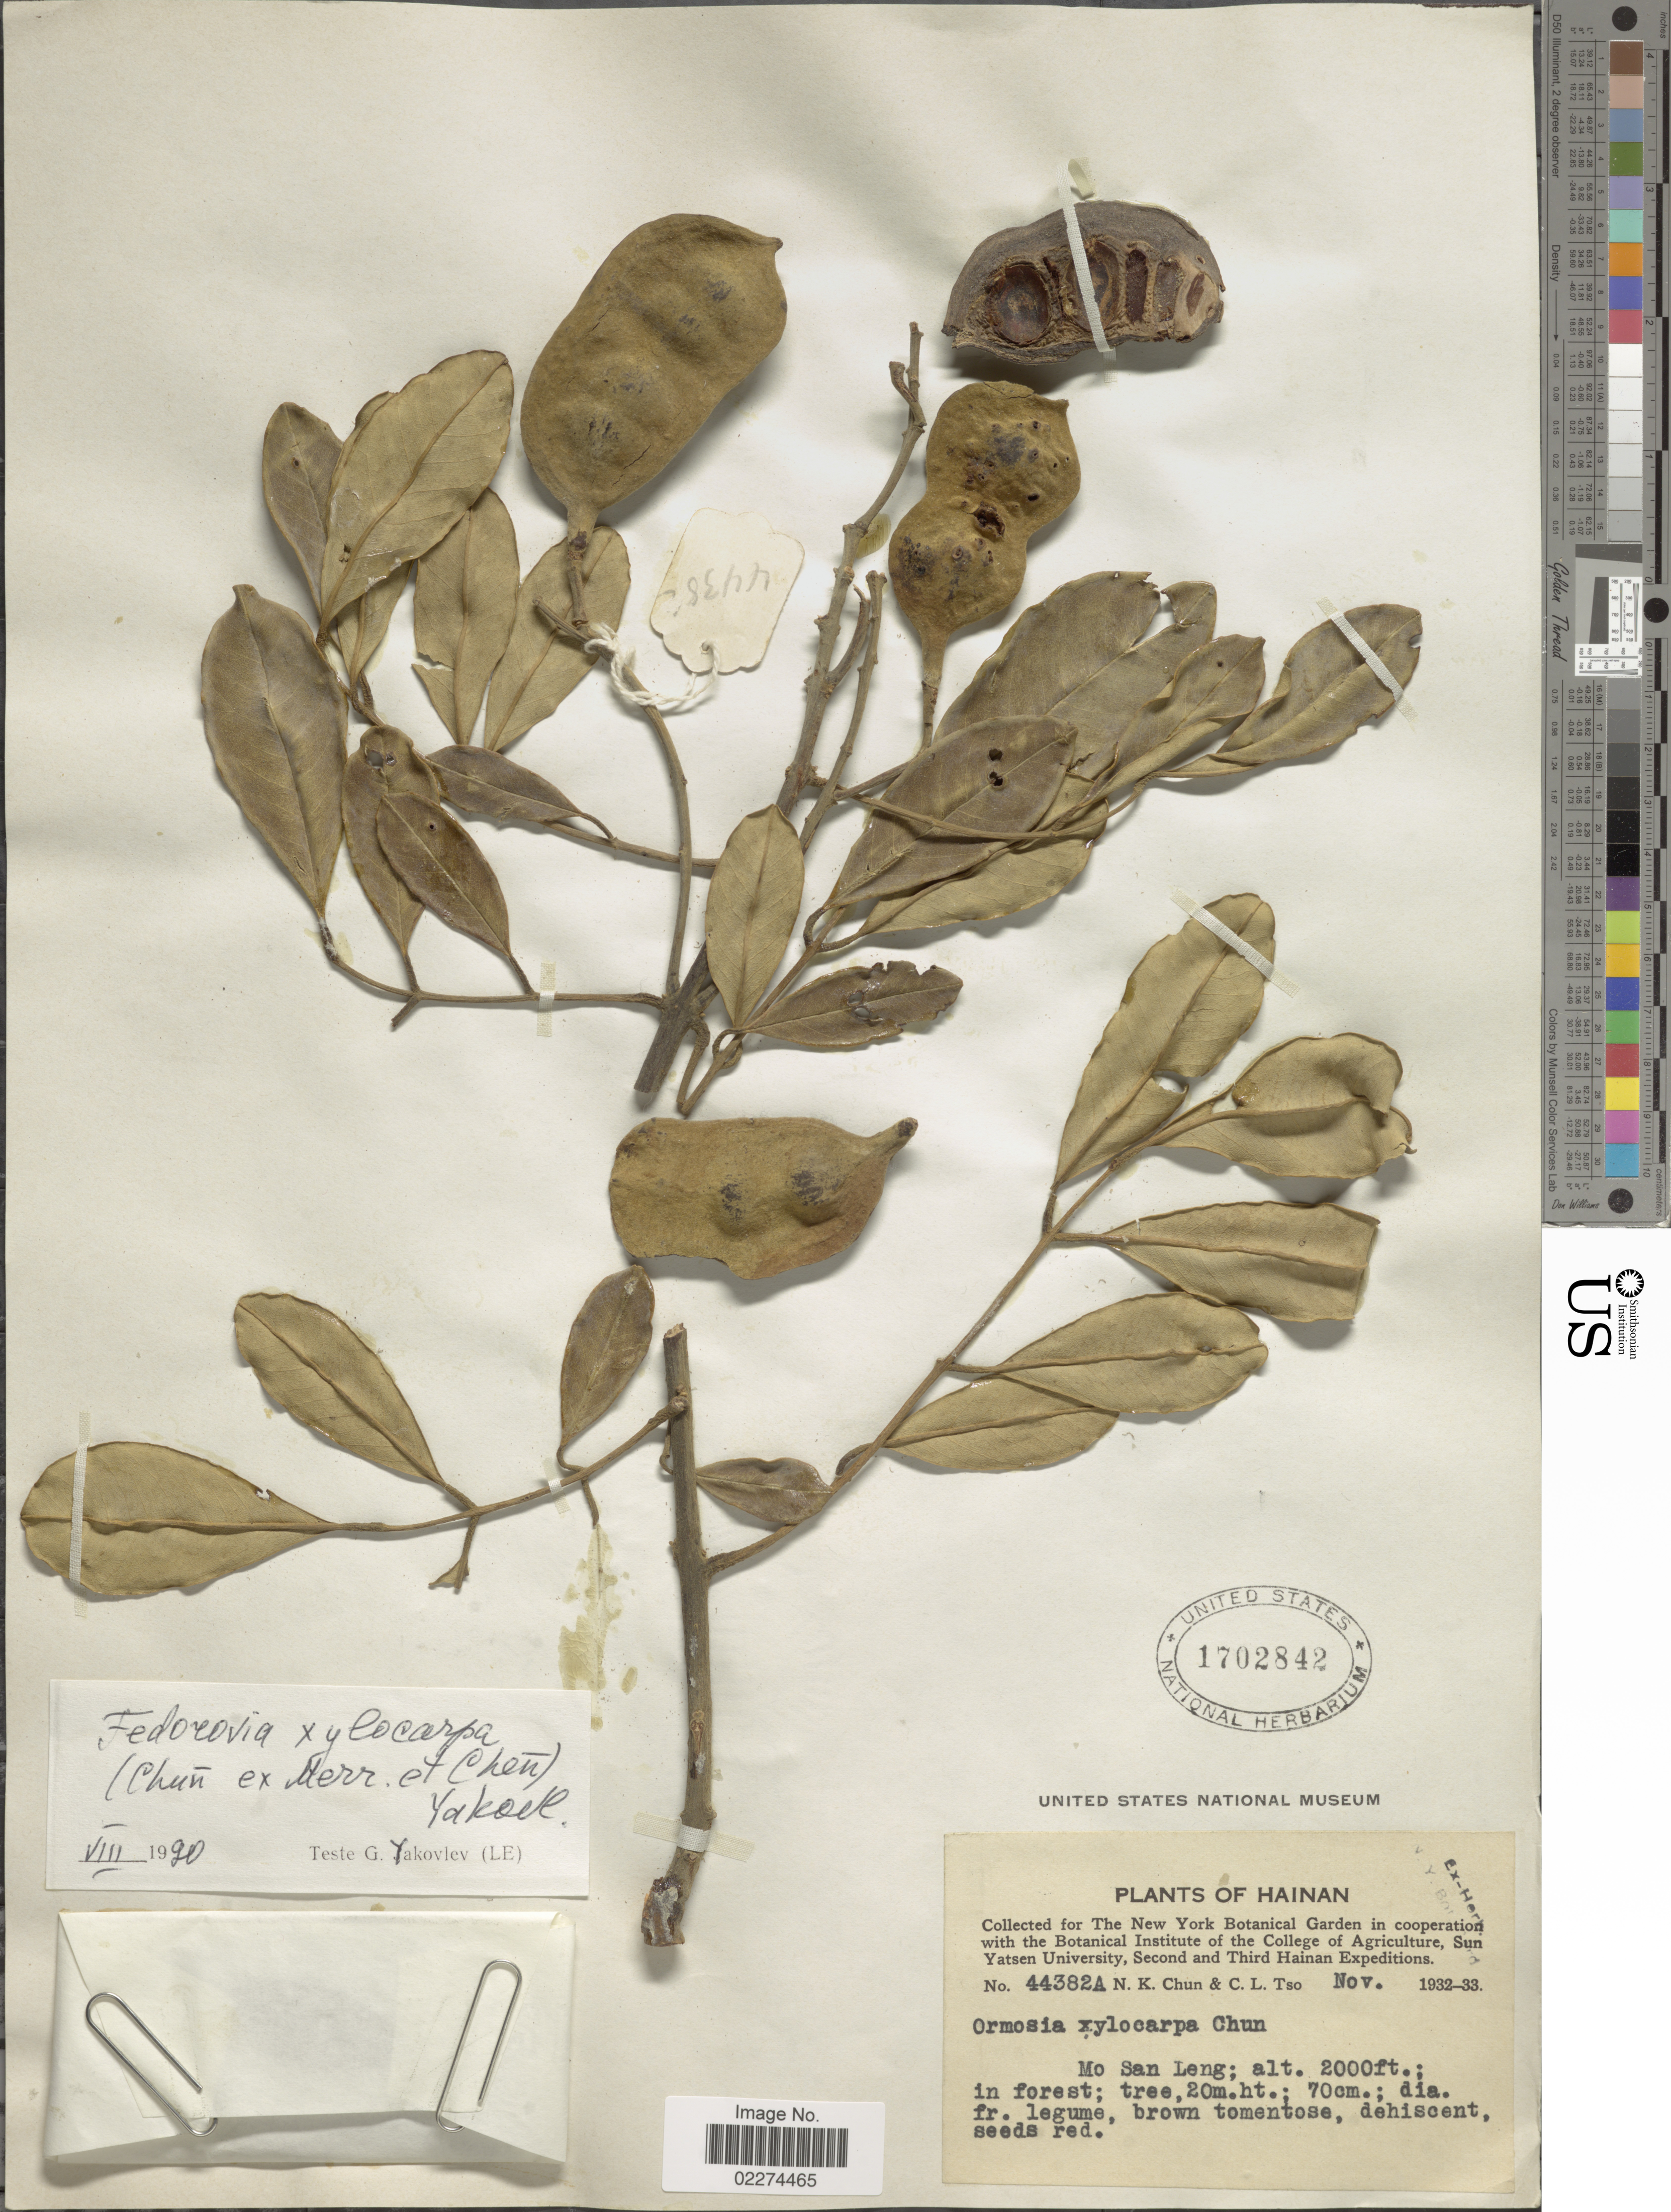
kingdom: Plantae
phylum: Tracheophyta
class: Magnoliopsida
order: Fabales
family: Fabaceae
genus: Ormosia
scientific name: Ormosia xylocarpa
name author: Merr. & L. Chen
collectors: N. K. Chun & C. Tso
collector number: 44382A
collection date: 1932-11/1933-11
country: China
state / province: Hainan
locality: Hainan, Mo San Leng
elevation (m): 610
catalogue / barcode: US 1702842